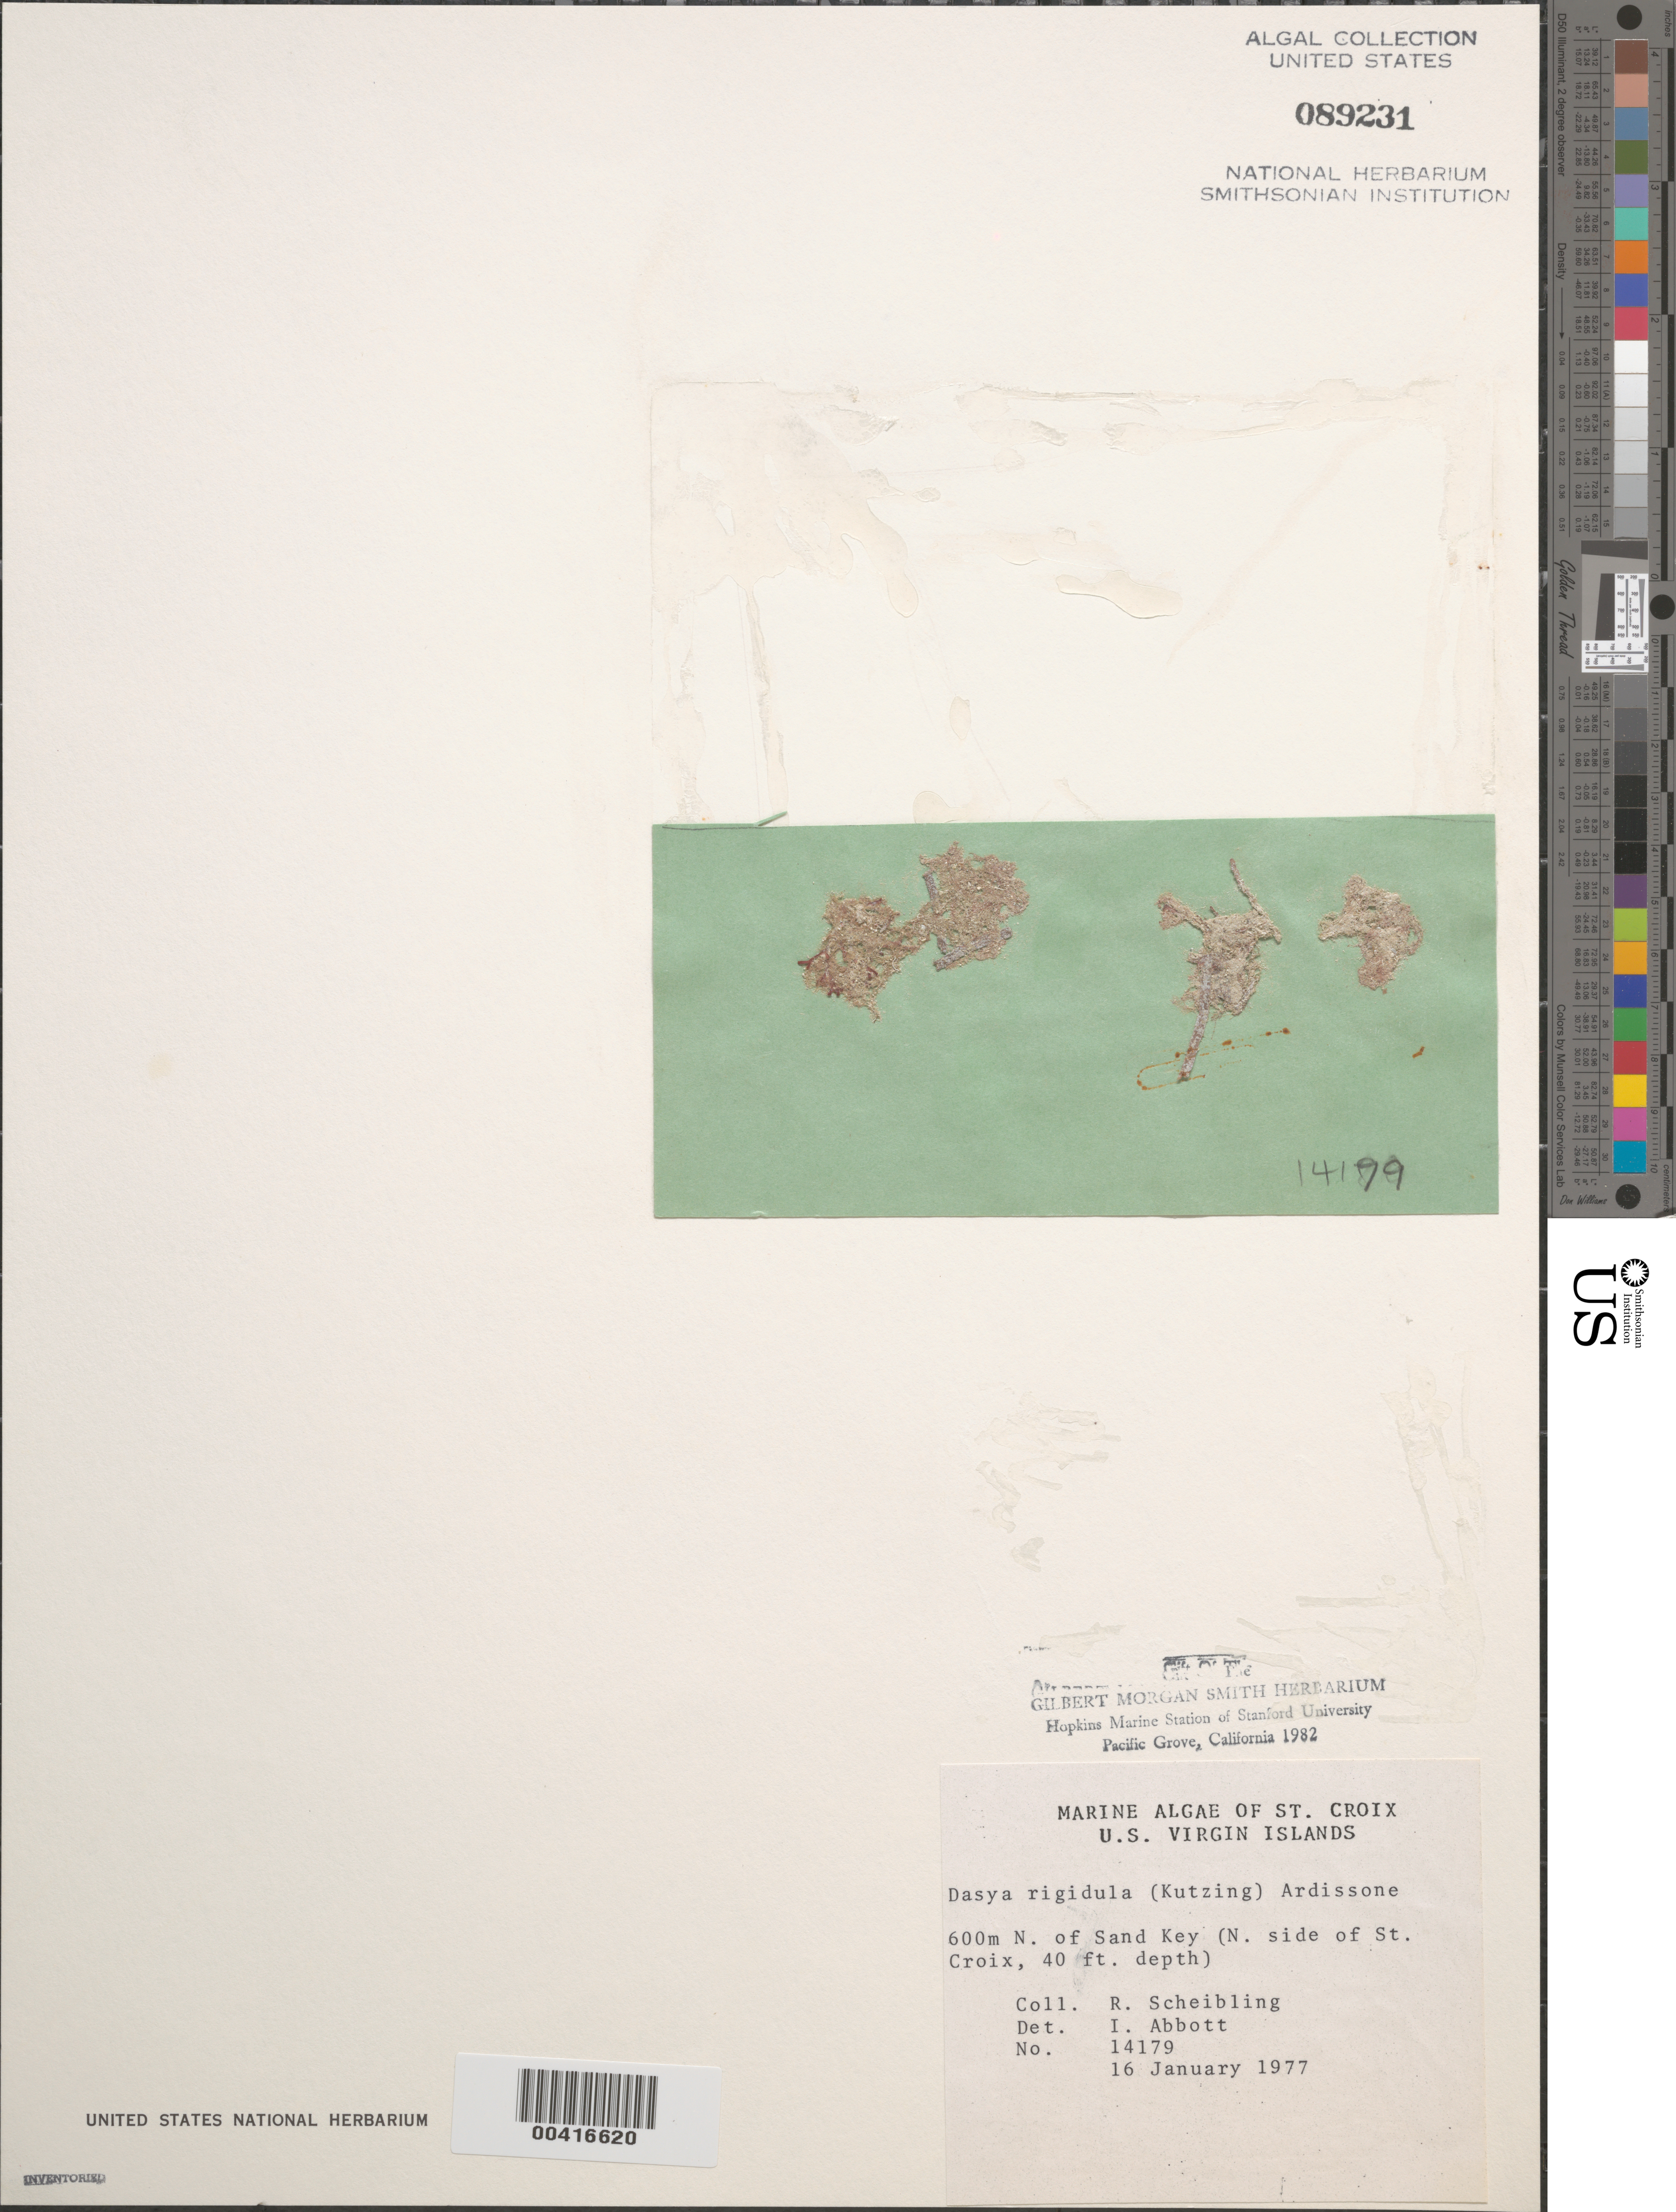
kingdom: Plantae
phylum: Rhodophyta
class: Florideophyceae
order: Ceramiales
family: Dasyaceae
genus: Dasya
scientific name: Dasya rigidula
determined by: Abbott, Isabella A.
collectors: R. Scheibling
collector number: IAA 14179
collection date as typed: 16 Jan 1977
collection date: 1977-01-16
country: U.S. Virgin Islands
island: St. Croix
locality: North of Sand Key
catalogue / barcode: US 89231